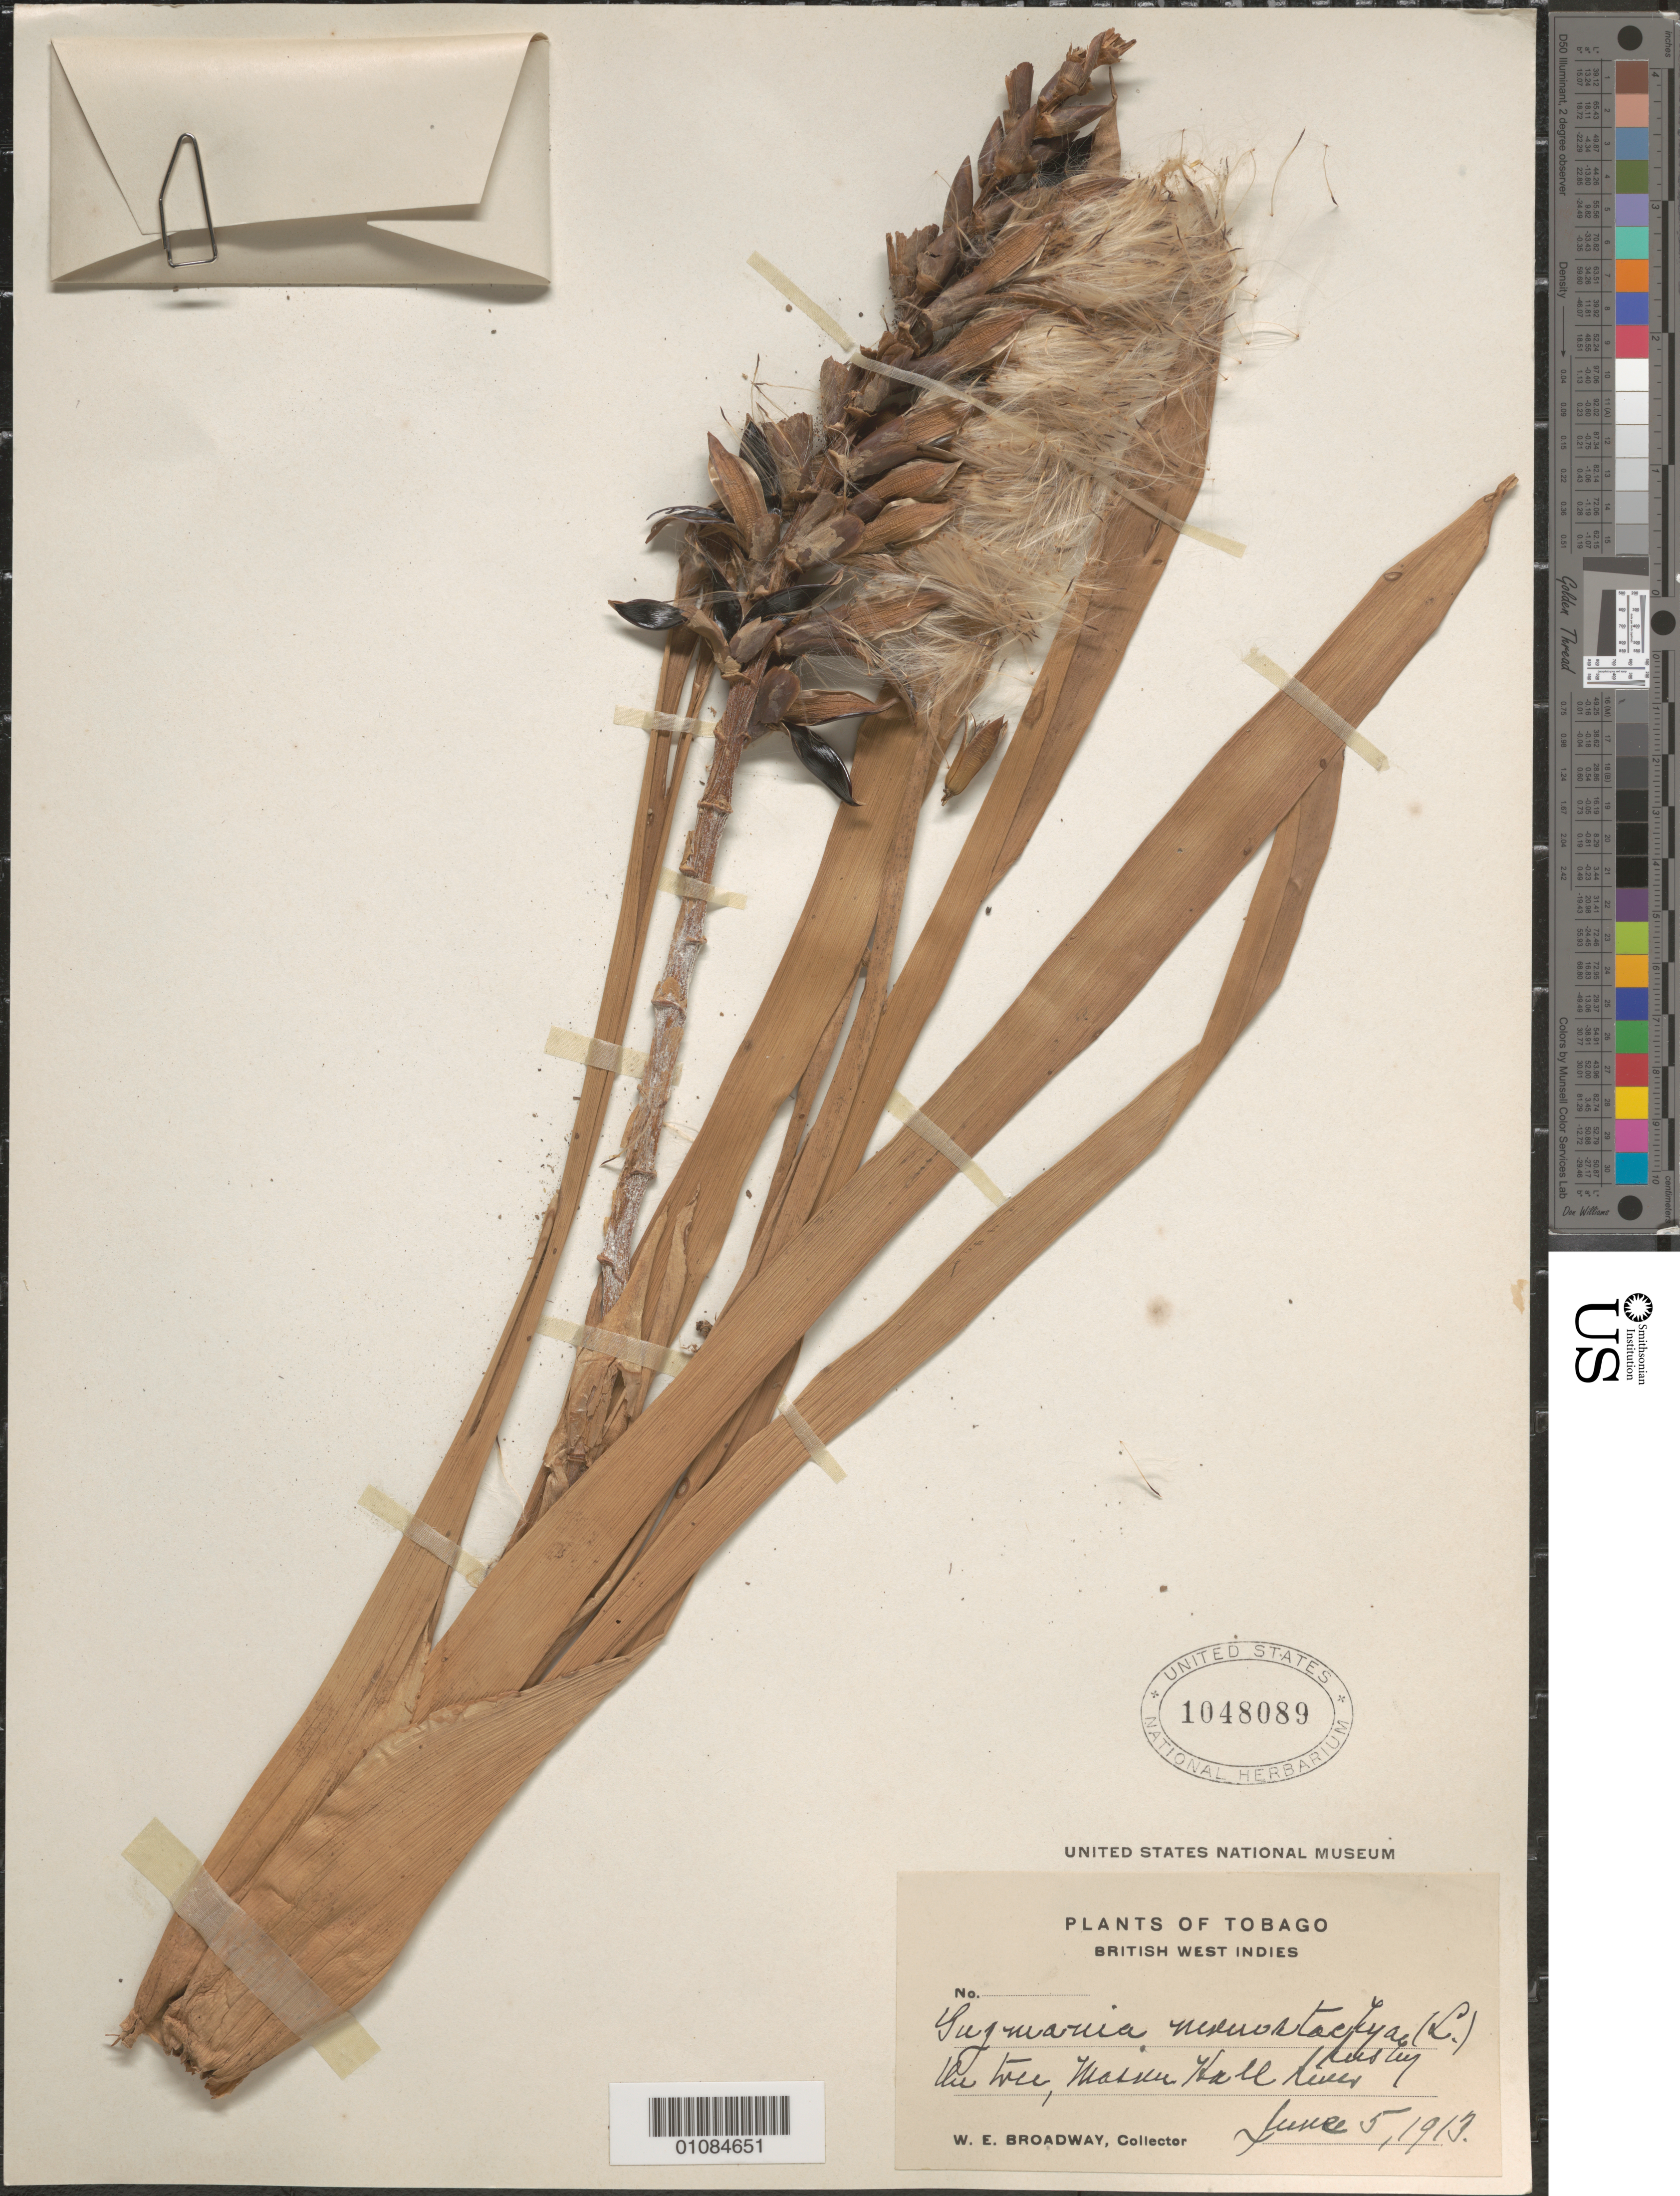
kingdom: Plantae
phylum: Tracheophyta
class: Liliopsida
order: Poales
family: Bromeliaceae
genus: Guzmania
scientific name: Guzmania monostachia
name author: (L.) Rusby ex Mez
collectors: W. E. Broadway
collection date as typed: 05 Jun 1913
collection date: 1913-06-05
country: Trinidad and Tobago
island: Tobago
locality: Mason Hall River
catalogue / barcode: US 1048089